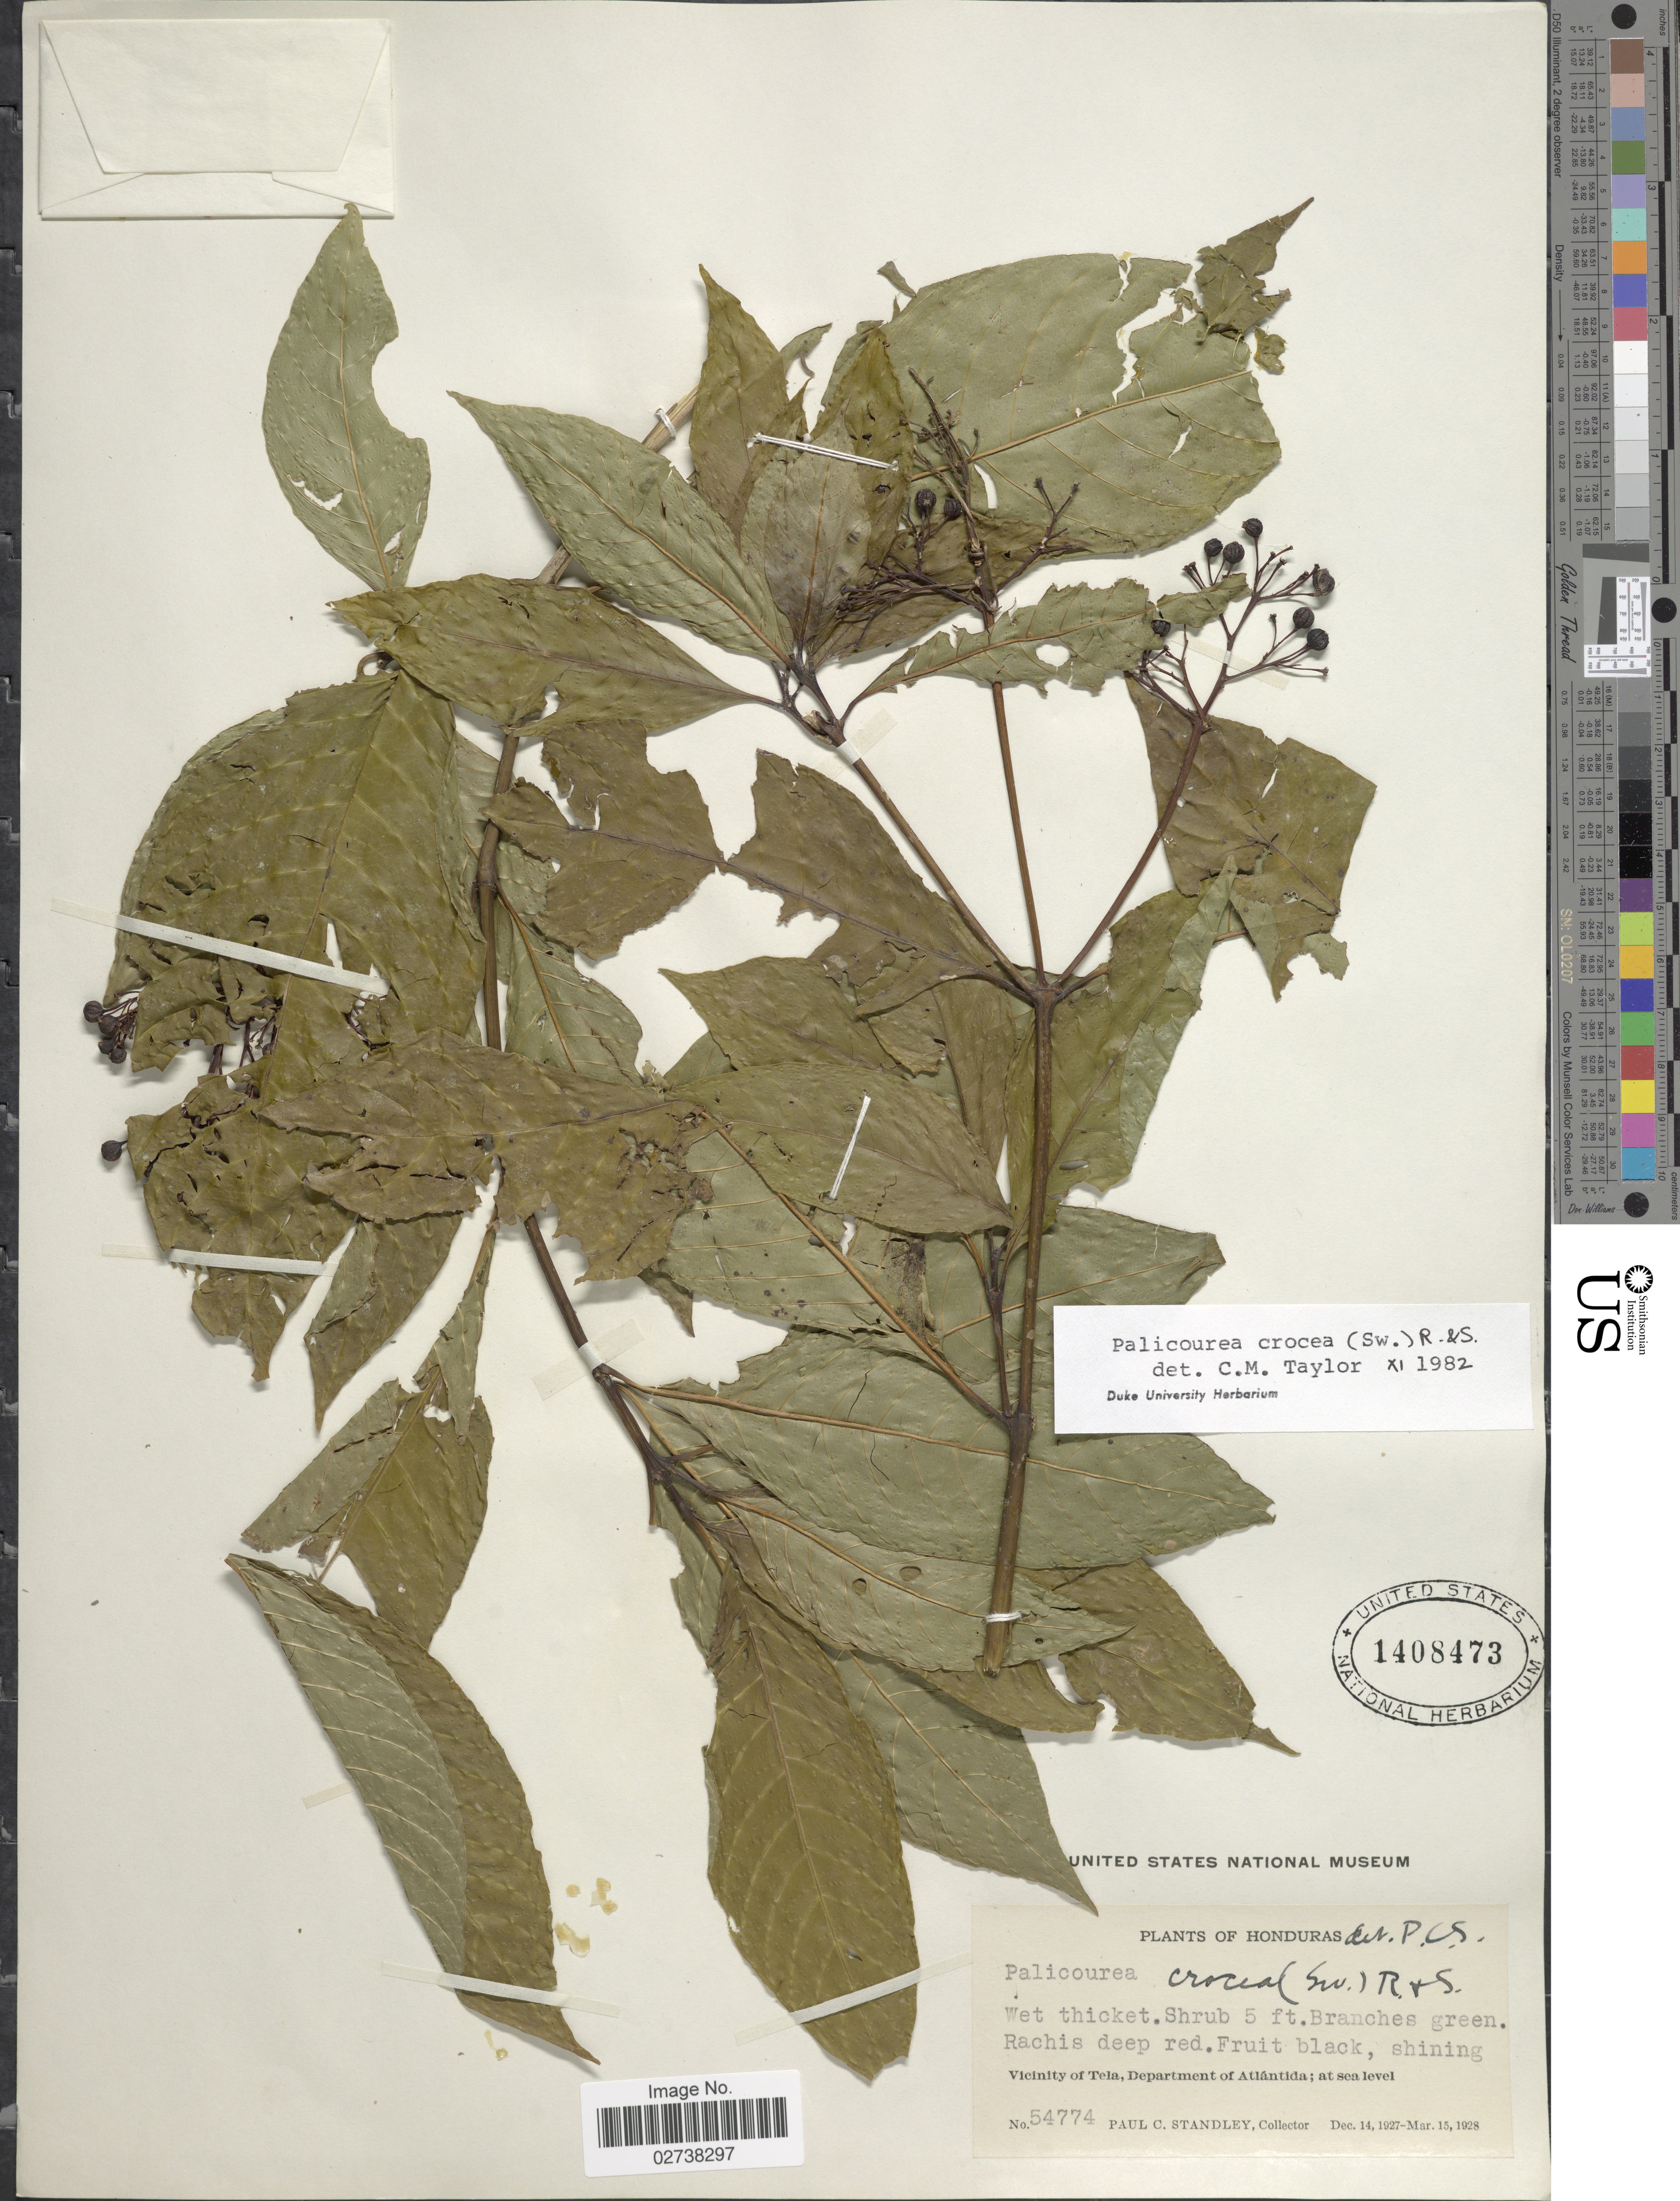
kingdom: Plantae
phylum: Tracheophyta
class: Magnoliopsida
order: Gentianales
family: Rubiaceae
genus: Palicourea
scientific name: Palicourea crocea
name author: (Sw.) Schult.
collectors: P. C. Standley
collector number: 54774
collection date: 1927-12-14/1928-03-15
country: Honduras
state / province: Atlántida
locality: Vicinity of Tela, Department of Atlantida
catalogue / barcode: US 1408473